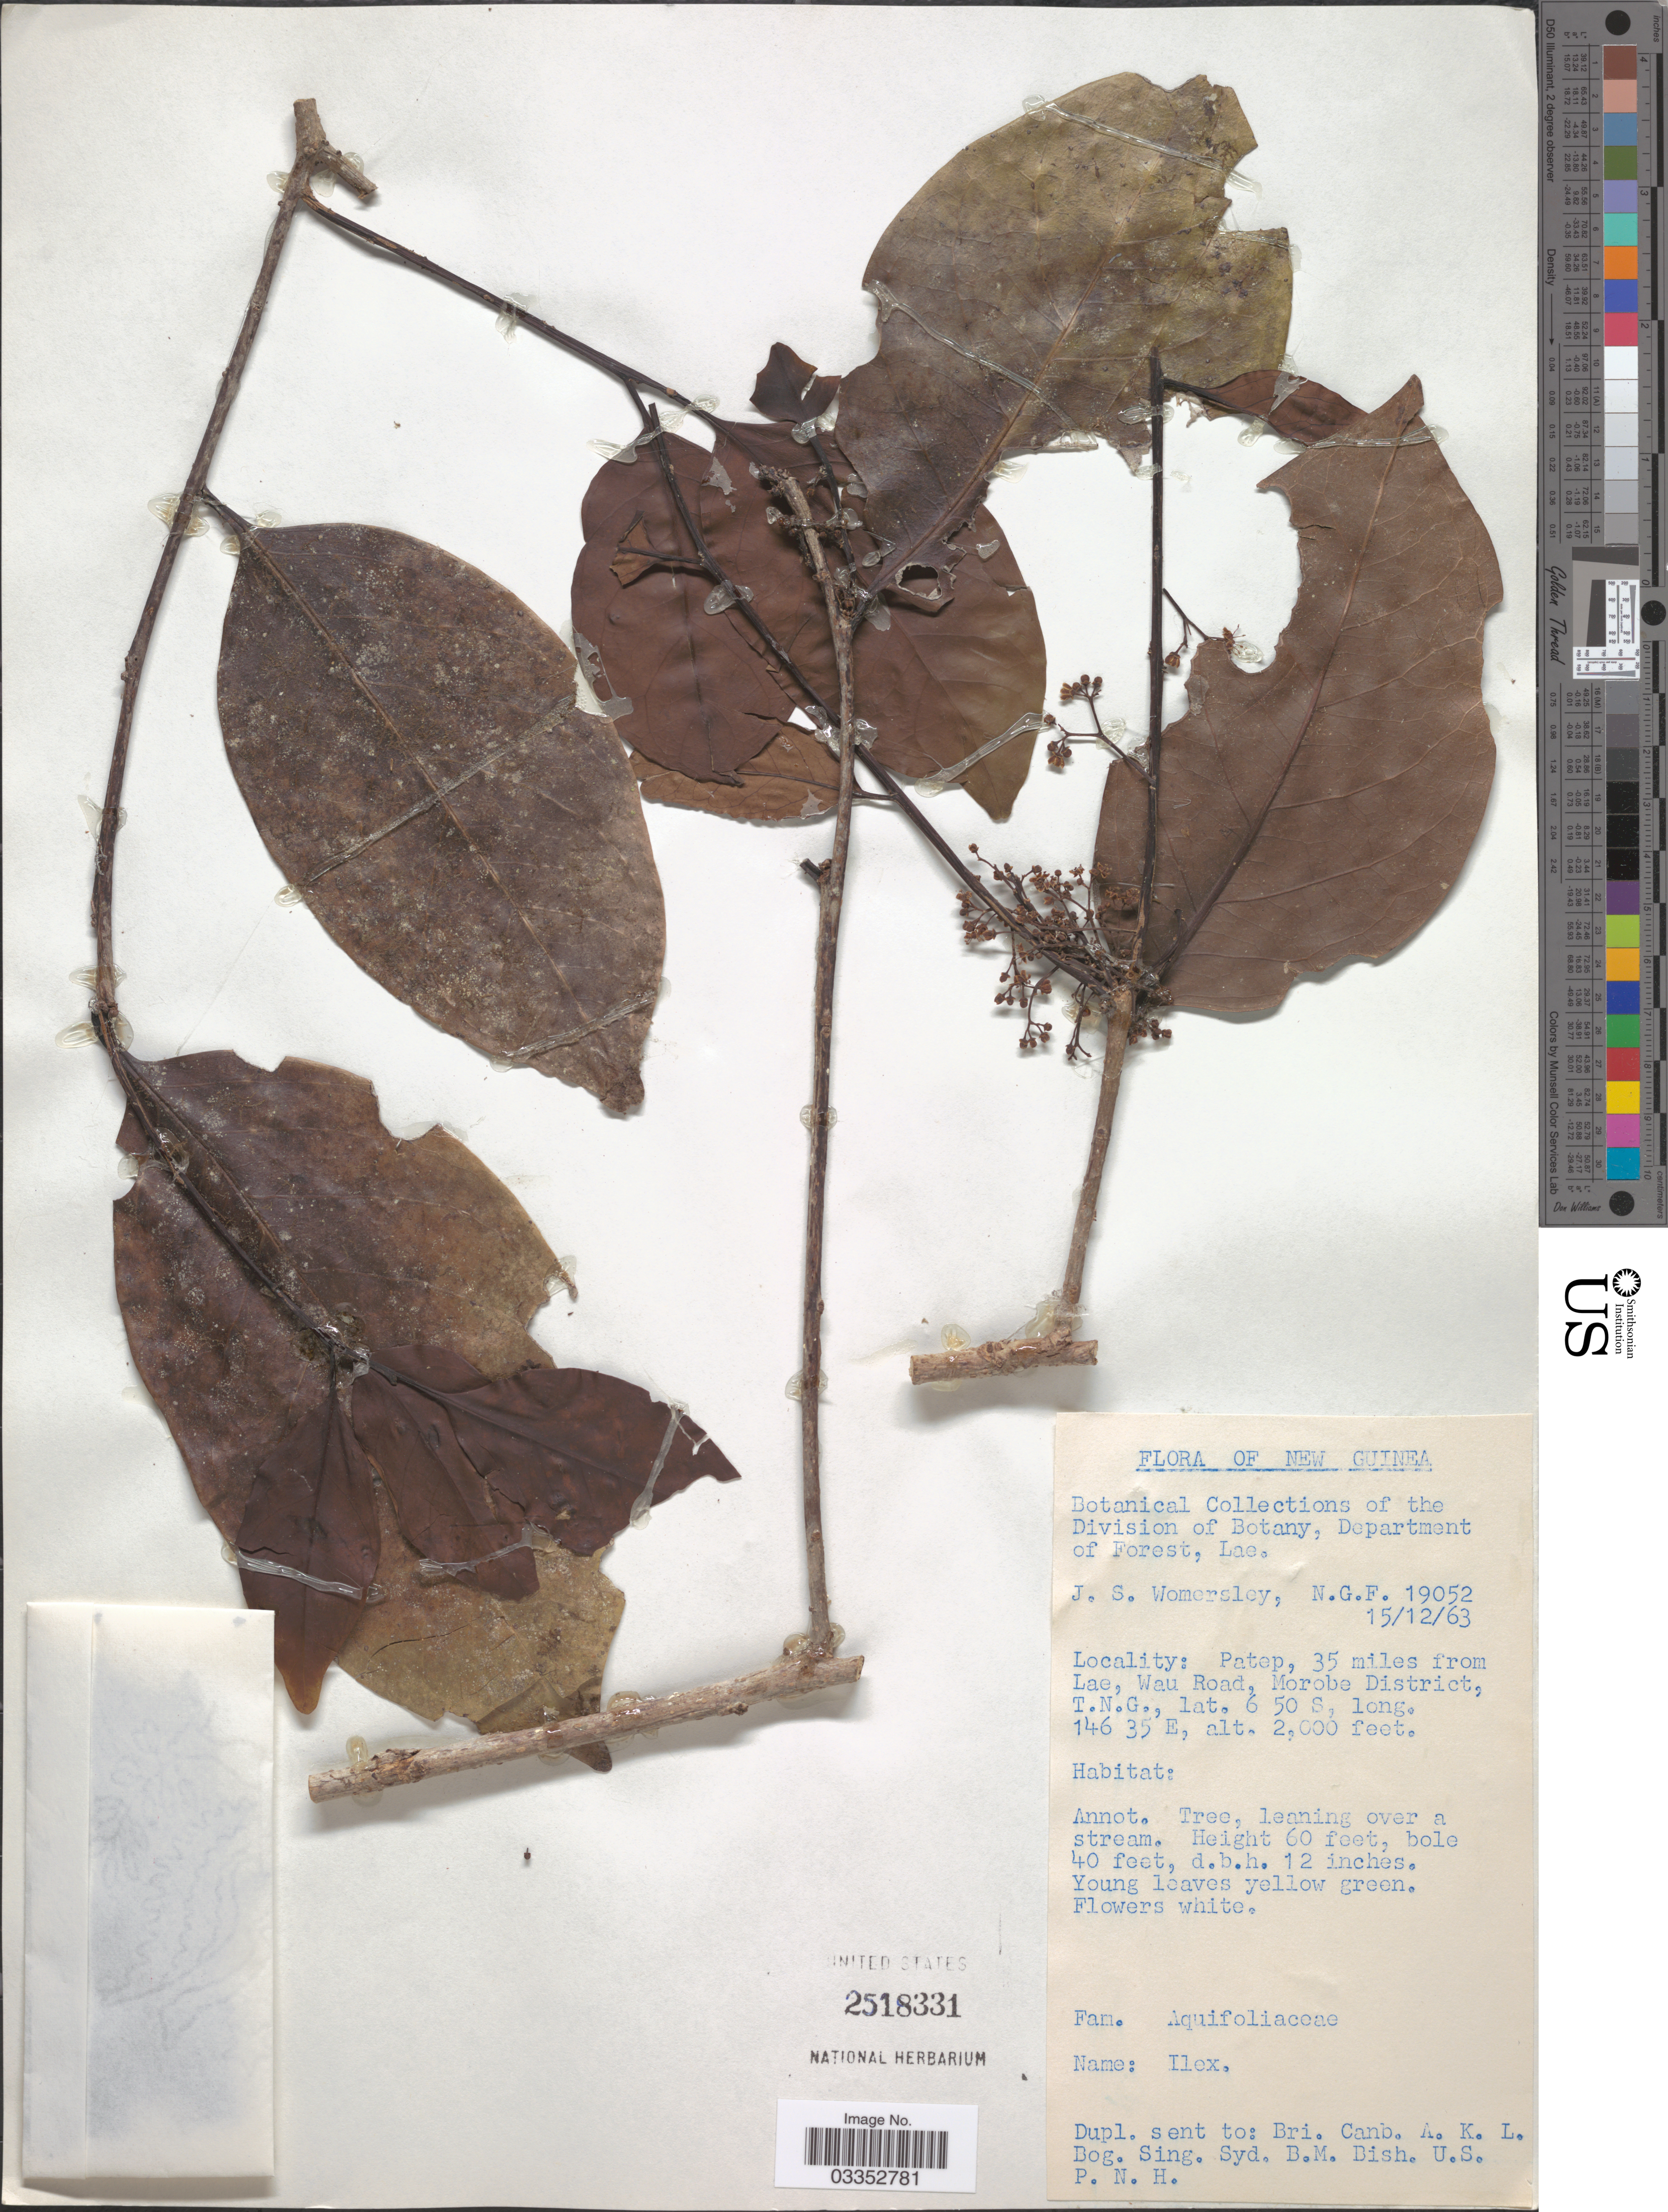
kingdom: Plantae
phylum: Tracheophyta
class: Magnoliopsida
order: Aquifoliales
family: Aquifoliaceae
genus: Ilex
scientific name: Ilex sp.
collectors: J. S. Womersley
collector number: NGF19052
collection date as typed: Transcribed d/m/y: 15/12/63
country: Papua New Guinea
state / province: Morobe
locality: New Guinea, Patep, 35 miles from Lae, Wau Road, Morobe District, T.N.G.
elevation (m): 610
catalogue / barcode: US 2518331